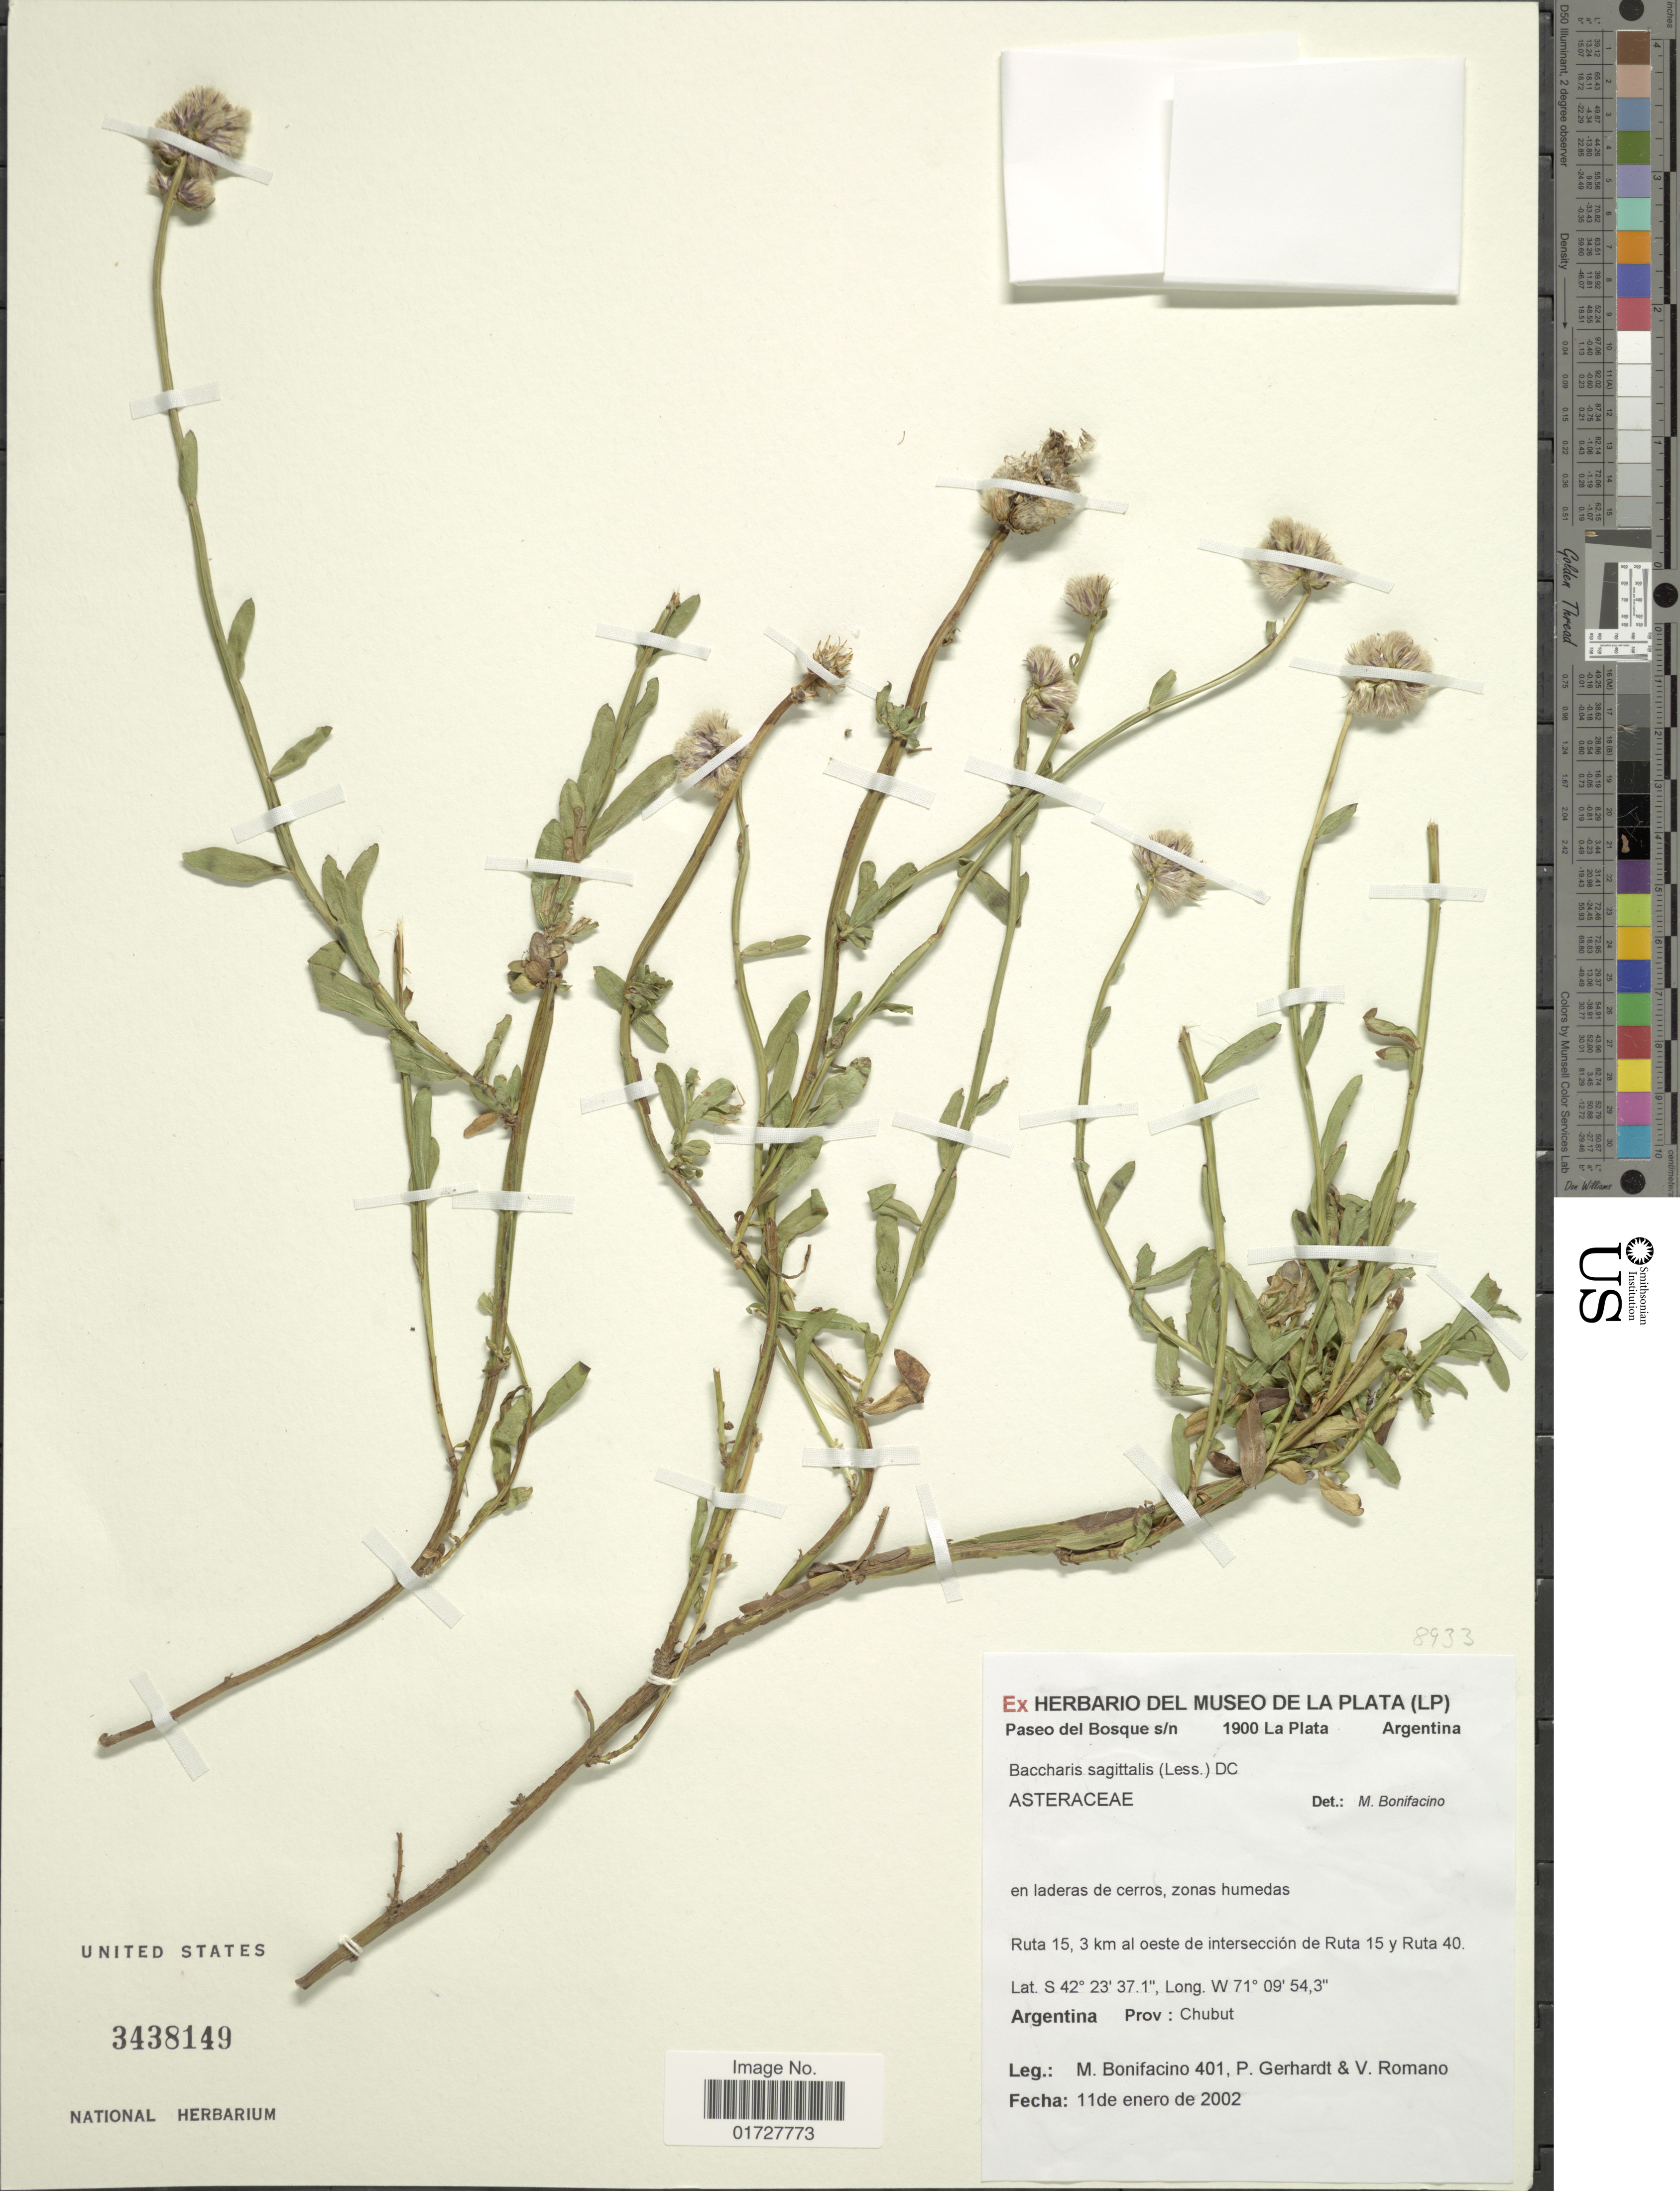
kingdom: Plantae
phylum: Tracheophyta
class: Magnoliopsida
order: Asterales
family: Asteraceae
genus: Baccharis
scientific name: Baccharis sagittalis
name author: (Less.) DC.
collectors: M. Bonifacino, P. Gerhardt & V. Romano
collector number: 0401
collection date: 2002-01-11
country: Argentina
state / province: Chubut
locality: Ruta 15, 3 km al oeste de interseccion de Ruta 15 y Ruta 40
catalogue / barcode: US 3438149